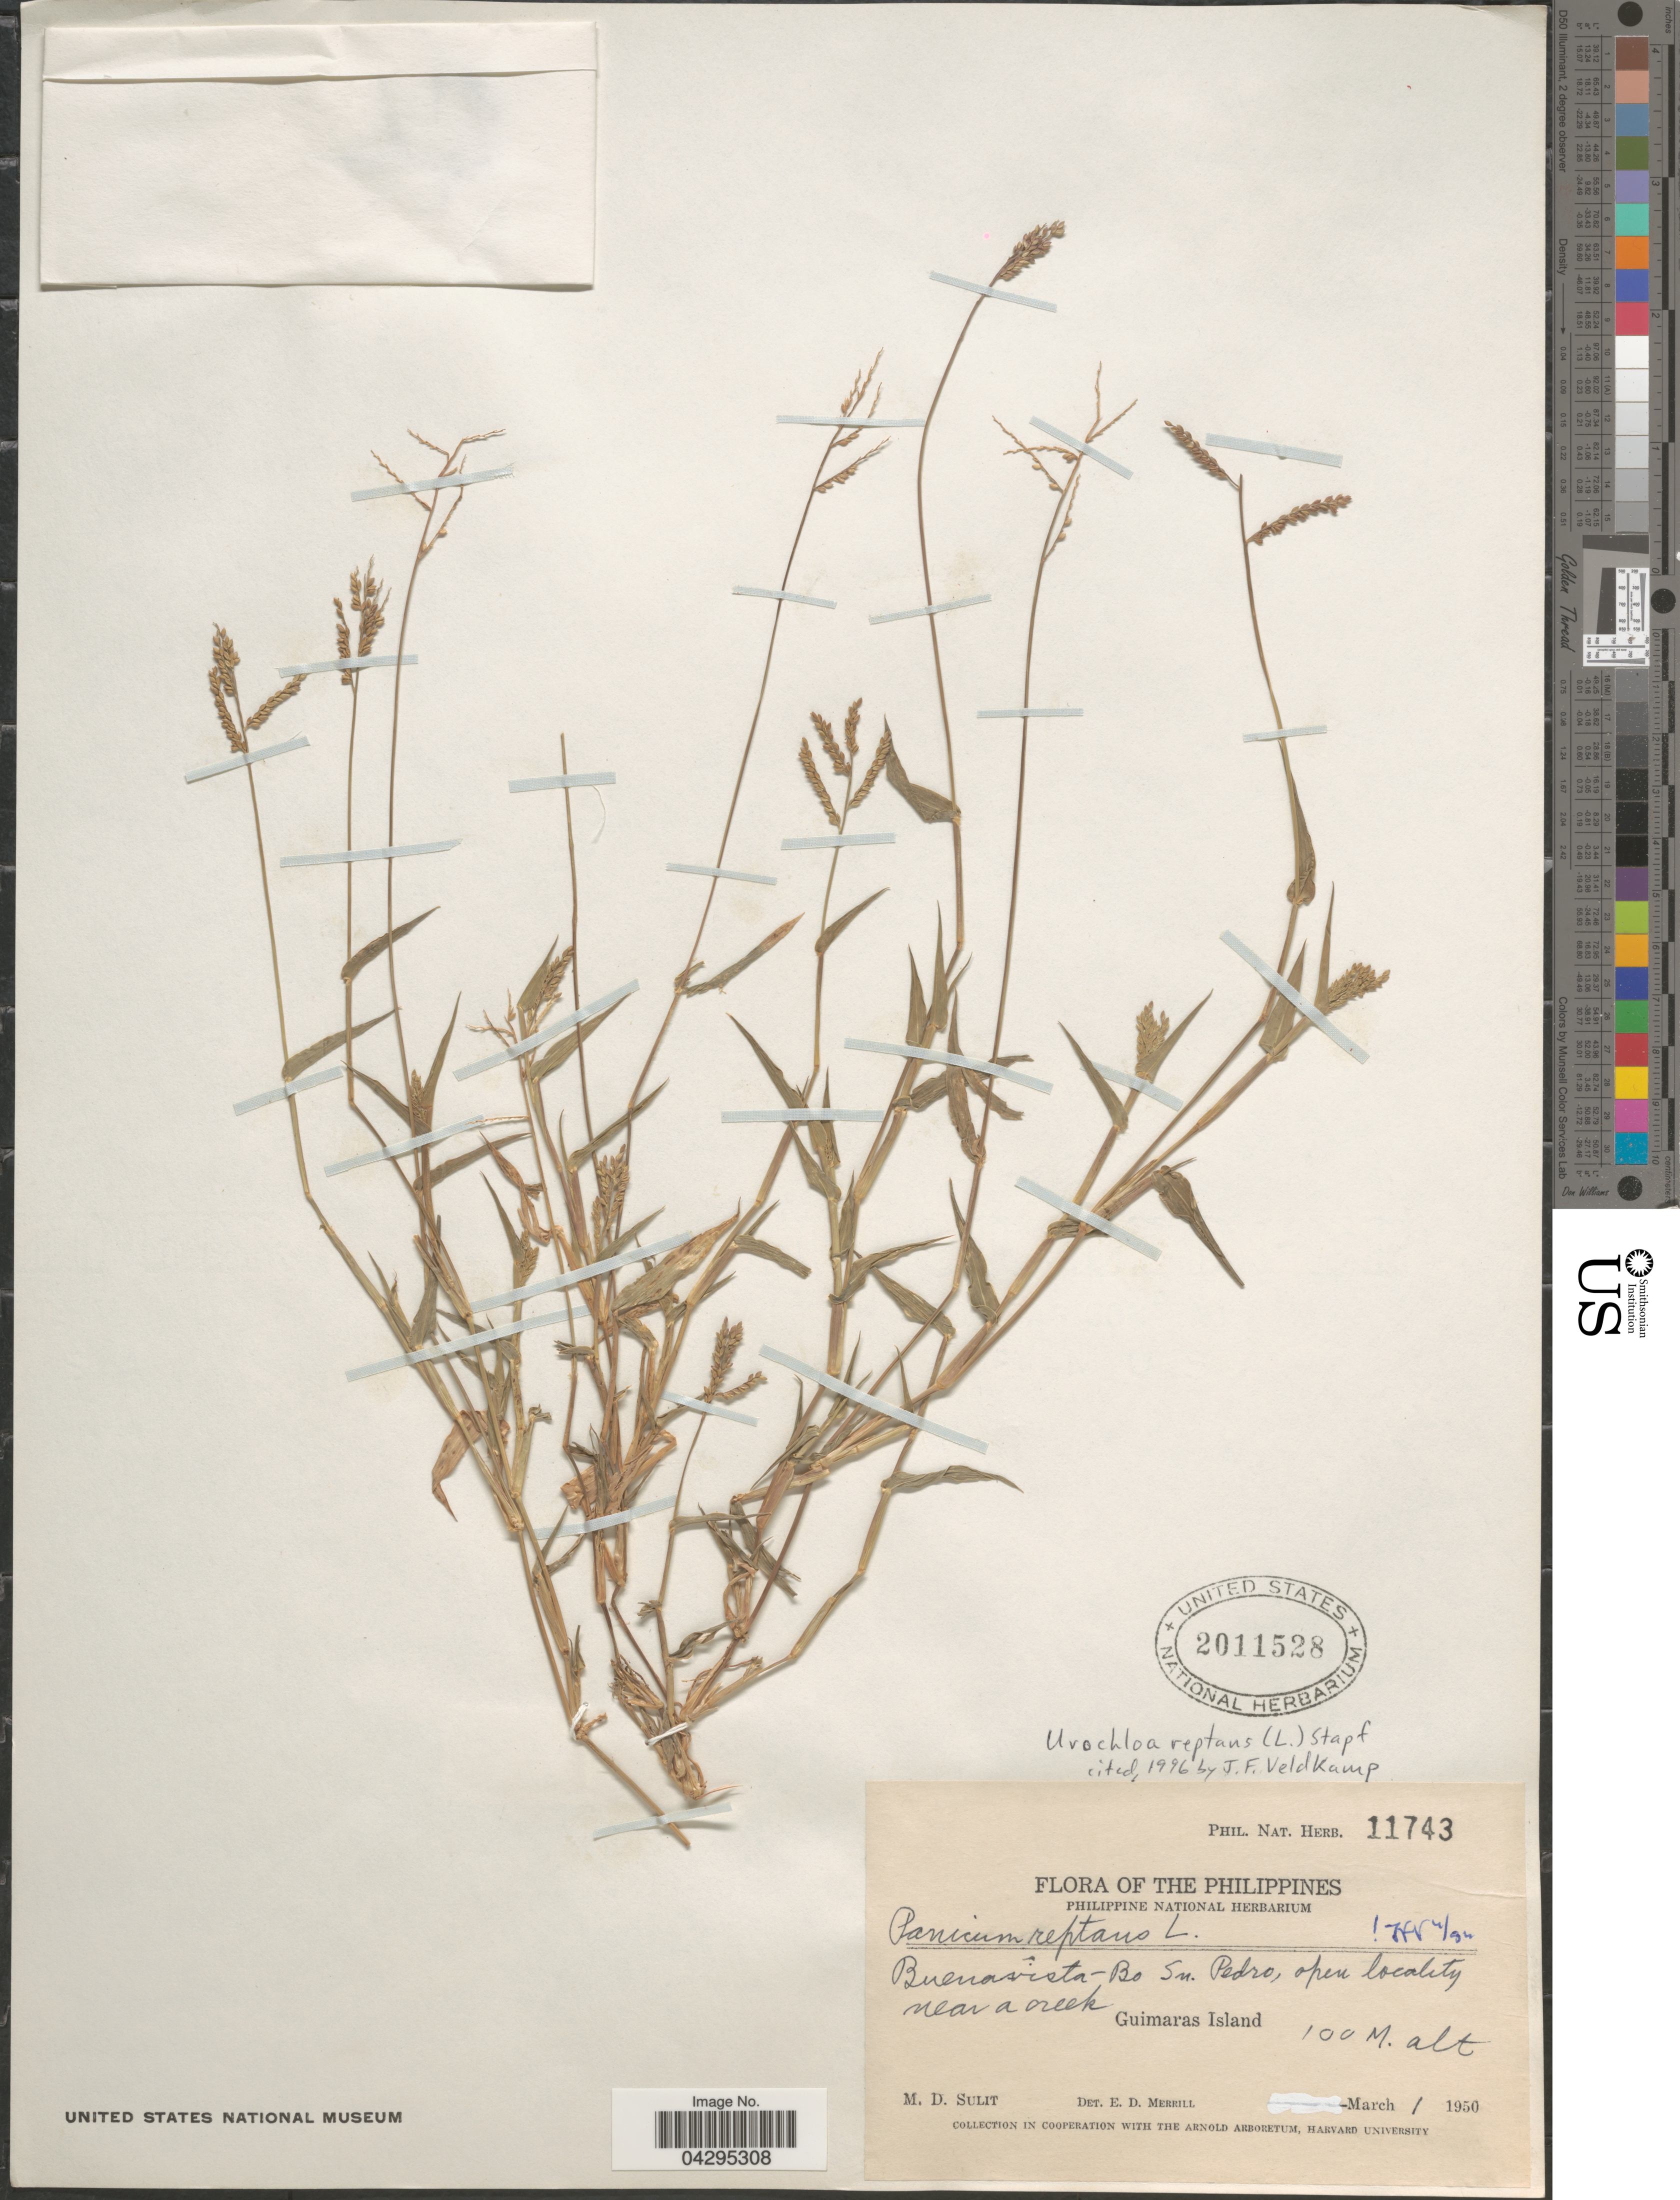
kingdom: Plantae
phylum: Tracheophyta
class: Liliopsida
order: Poales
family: Poaceae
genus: Urochloa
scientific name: Urochloa reptans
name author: (L.) Stapf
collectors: M. Sulit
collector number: Phil. Nat. Herb. 11743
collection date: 1950-03-01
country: Philippines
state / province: Western Visayas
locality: Buenavista - Bo Sn Pedro, open locality near a creek. Guimaras Island.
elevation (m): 100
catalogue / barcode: US 2011528